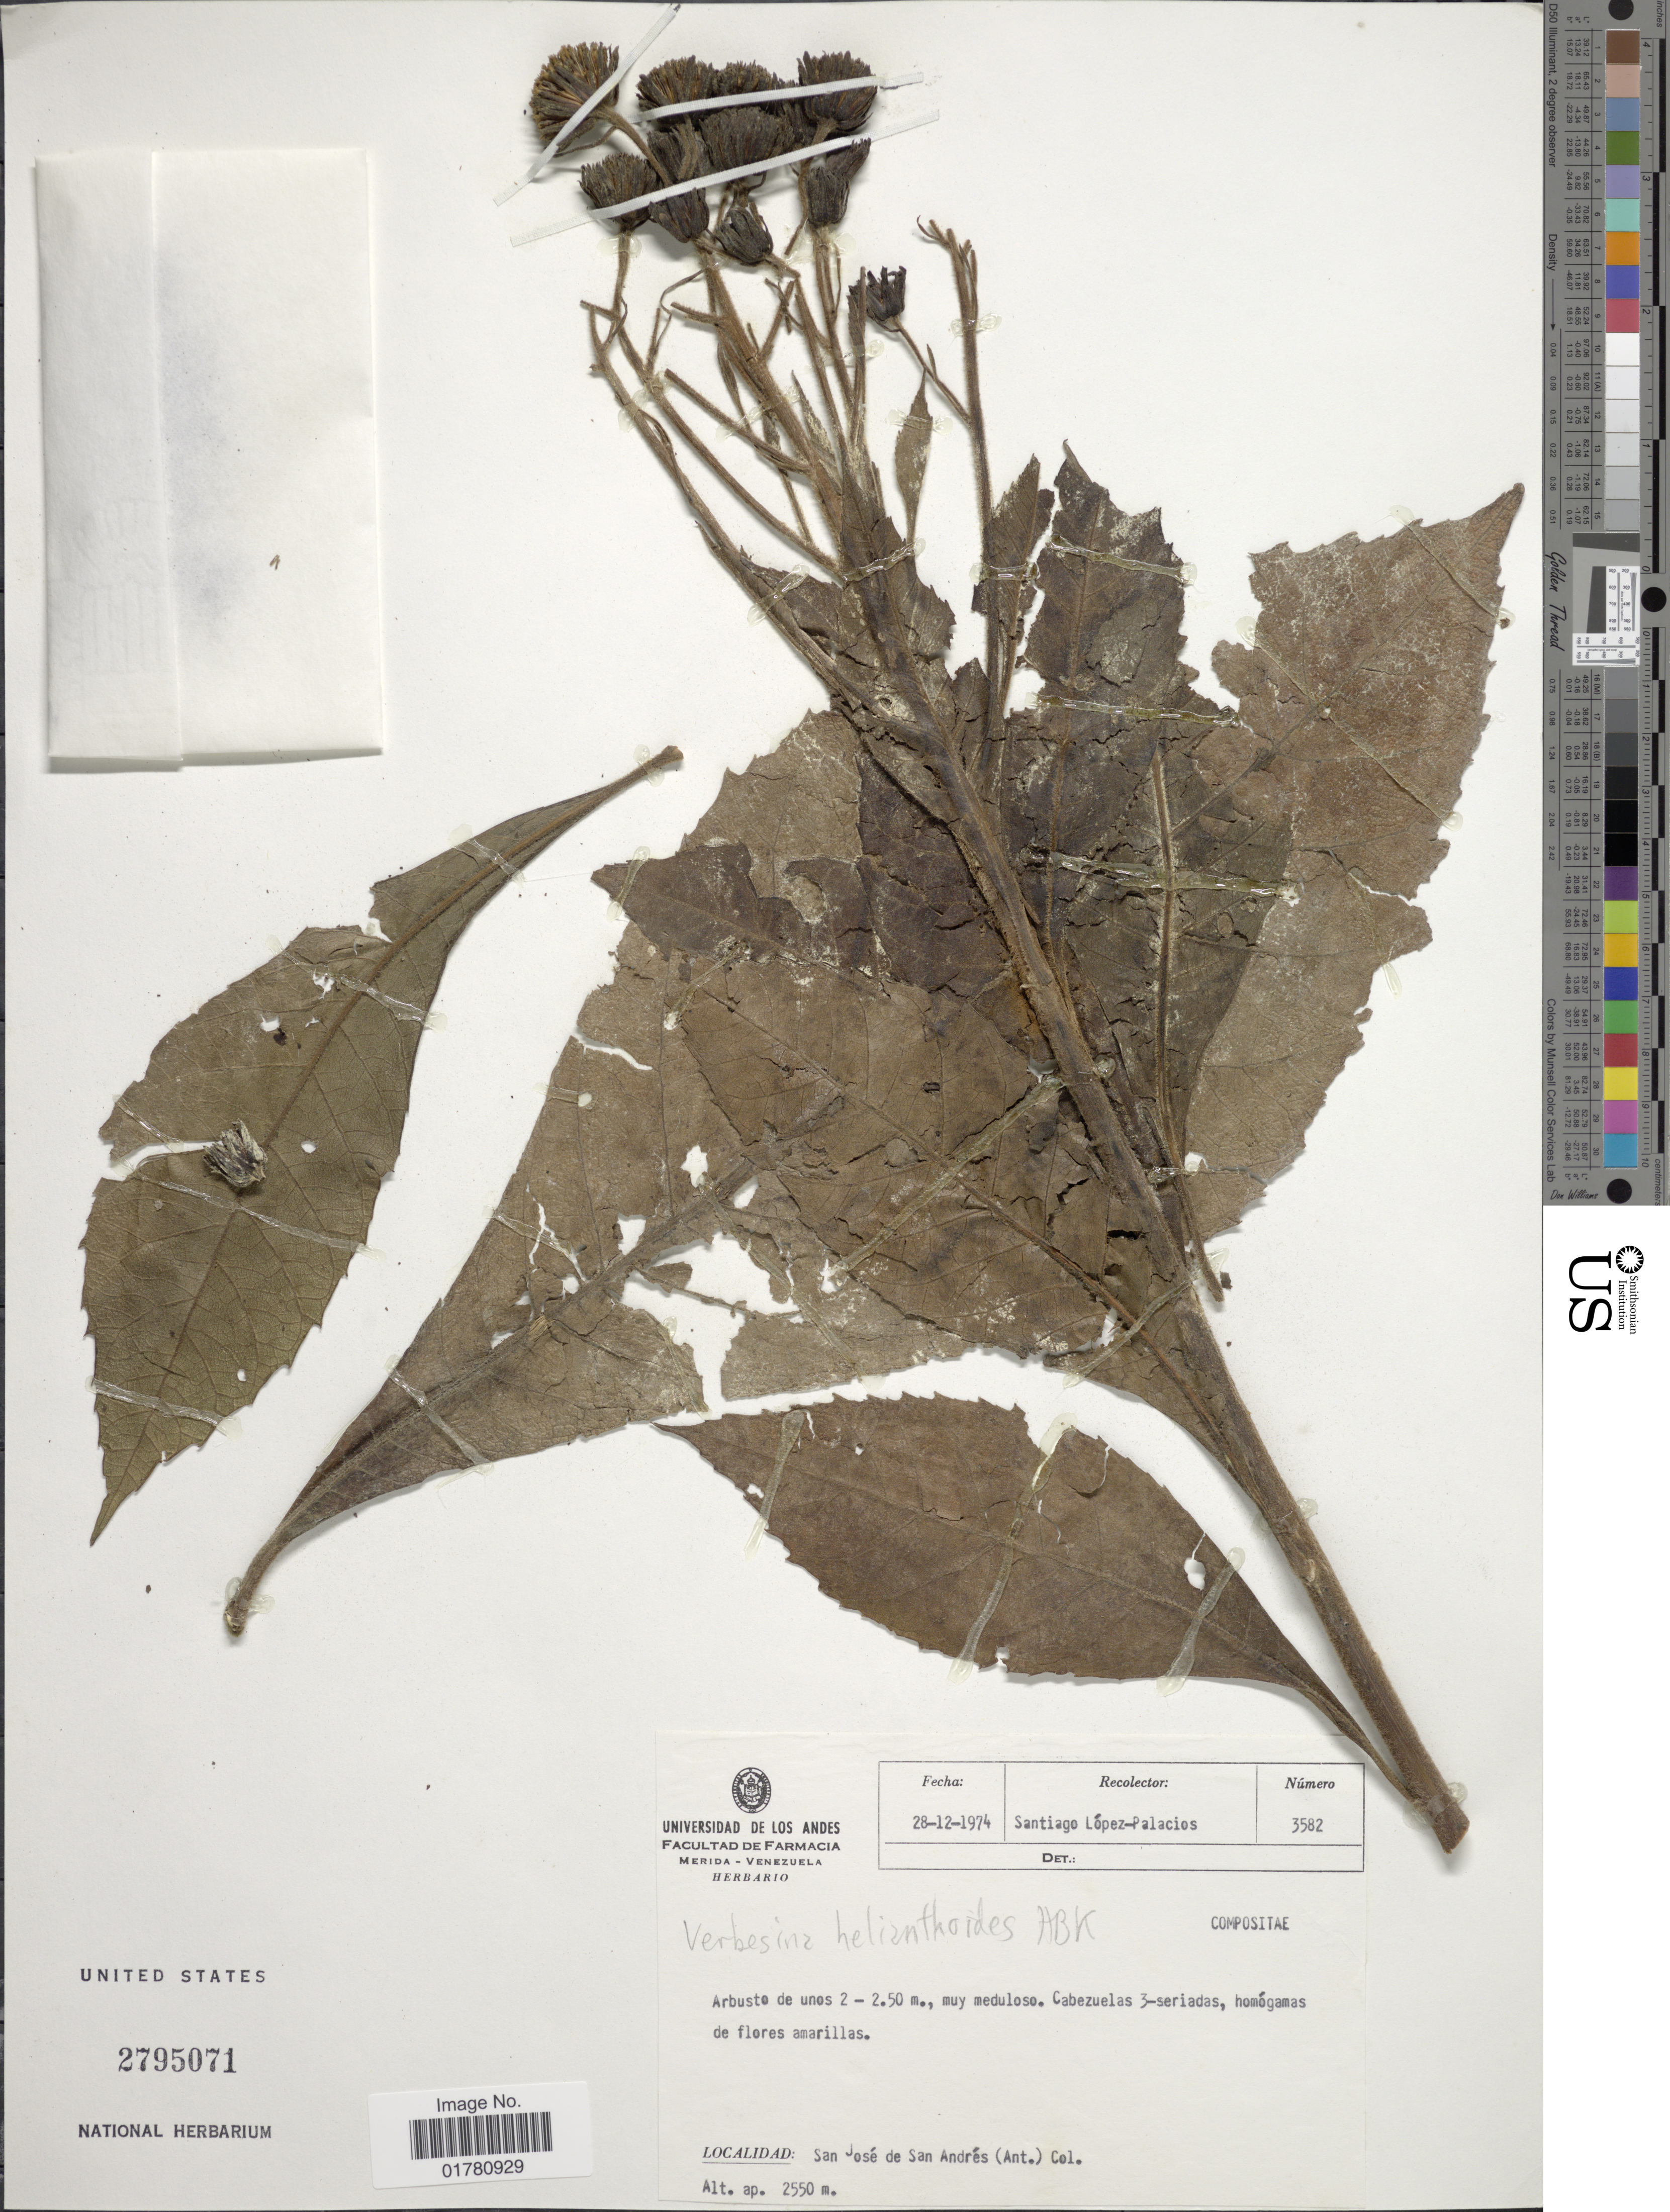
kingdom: Plantae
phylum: Tracheophyta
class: Magnoliopsida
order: Asterales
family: Asteraceae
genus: Verbesina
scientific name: Verbesina helianthoides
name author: Hook. & Arn. in Hook.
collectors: S. López-Palacios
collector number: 3582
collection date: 1974-12-28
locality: San José de San Andrés (Ant)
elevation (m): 2550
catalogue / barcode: US 2795071